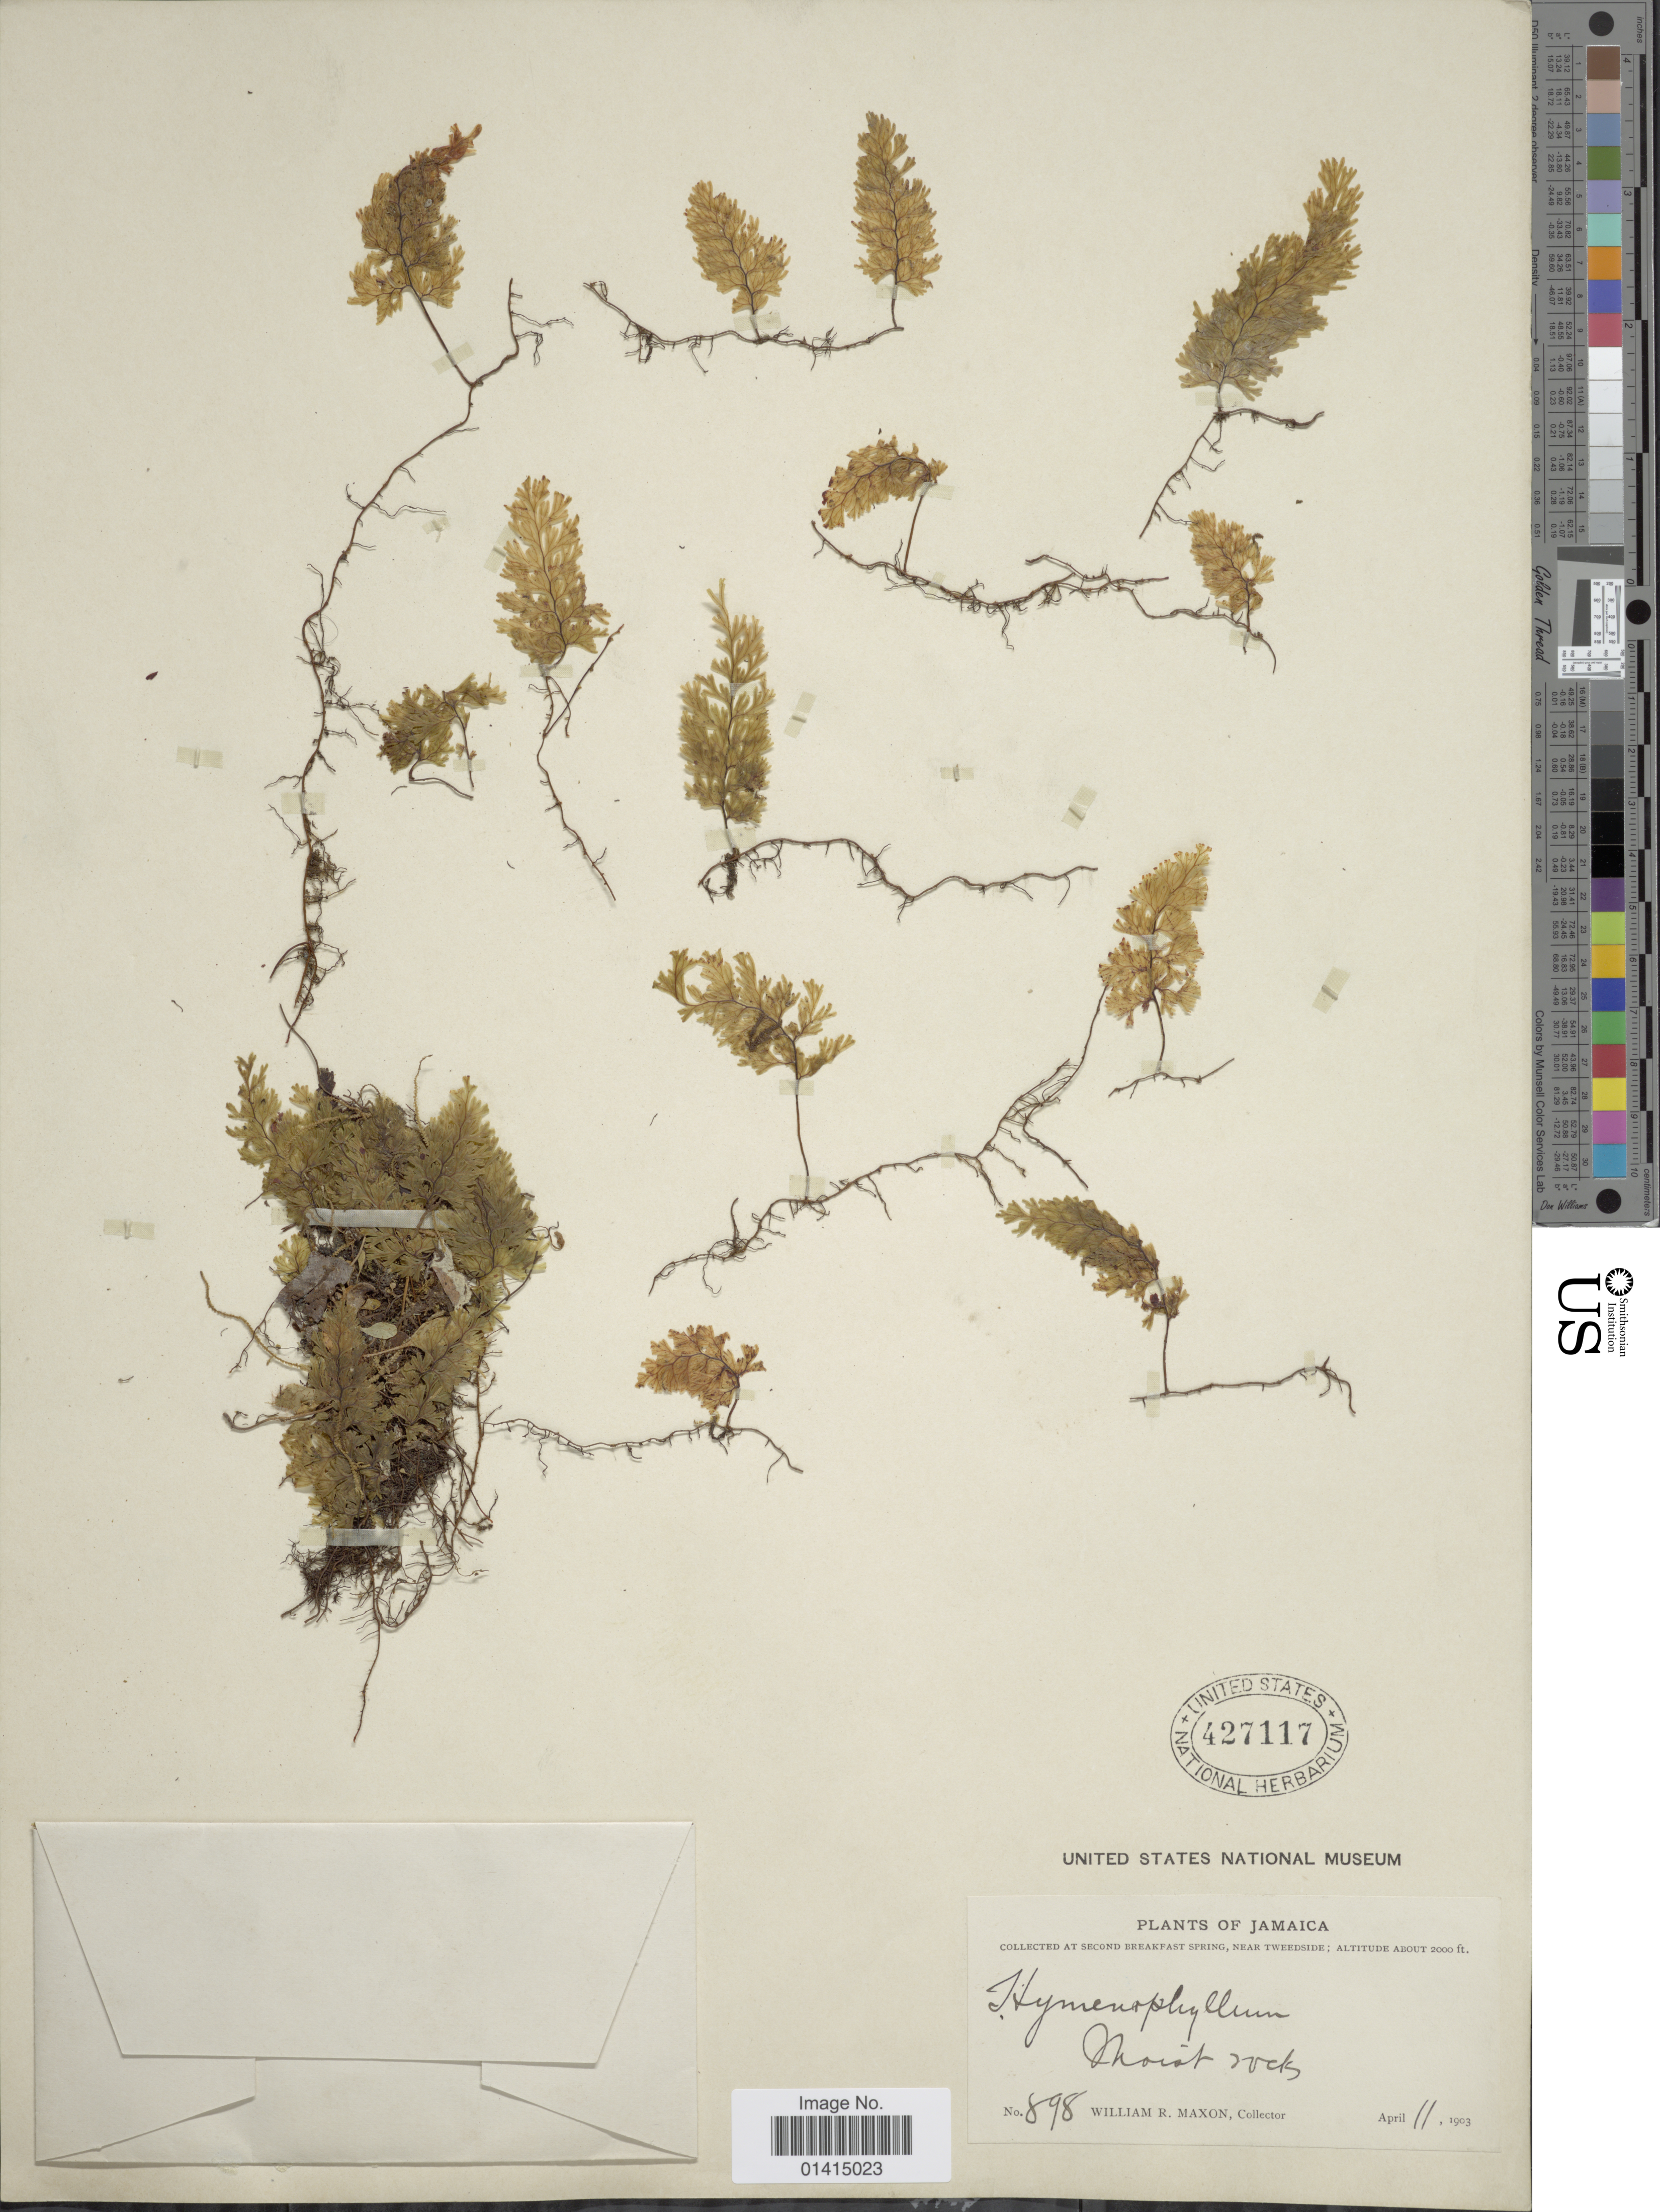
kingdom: Plantae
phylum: Tracheophyta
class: Polypodiopsida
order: Hymenophyllales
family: Hymenophyllaceae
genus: Hymenophyllum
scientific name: Hymenophyllum decurrens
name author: (Jacq.) Sw.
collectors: W. R. Maxon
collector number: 898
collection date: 1903-04-11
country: Jamaica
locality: Second Breakfast Spring, near Tweedside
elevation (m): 610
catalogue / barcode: US 427117